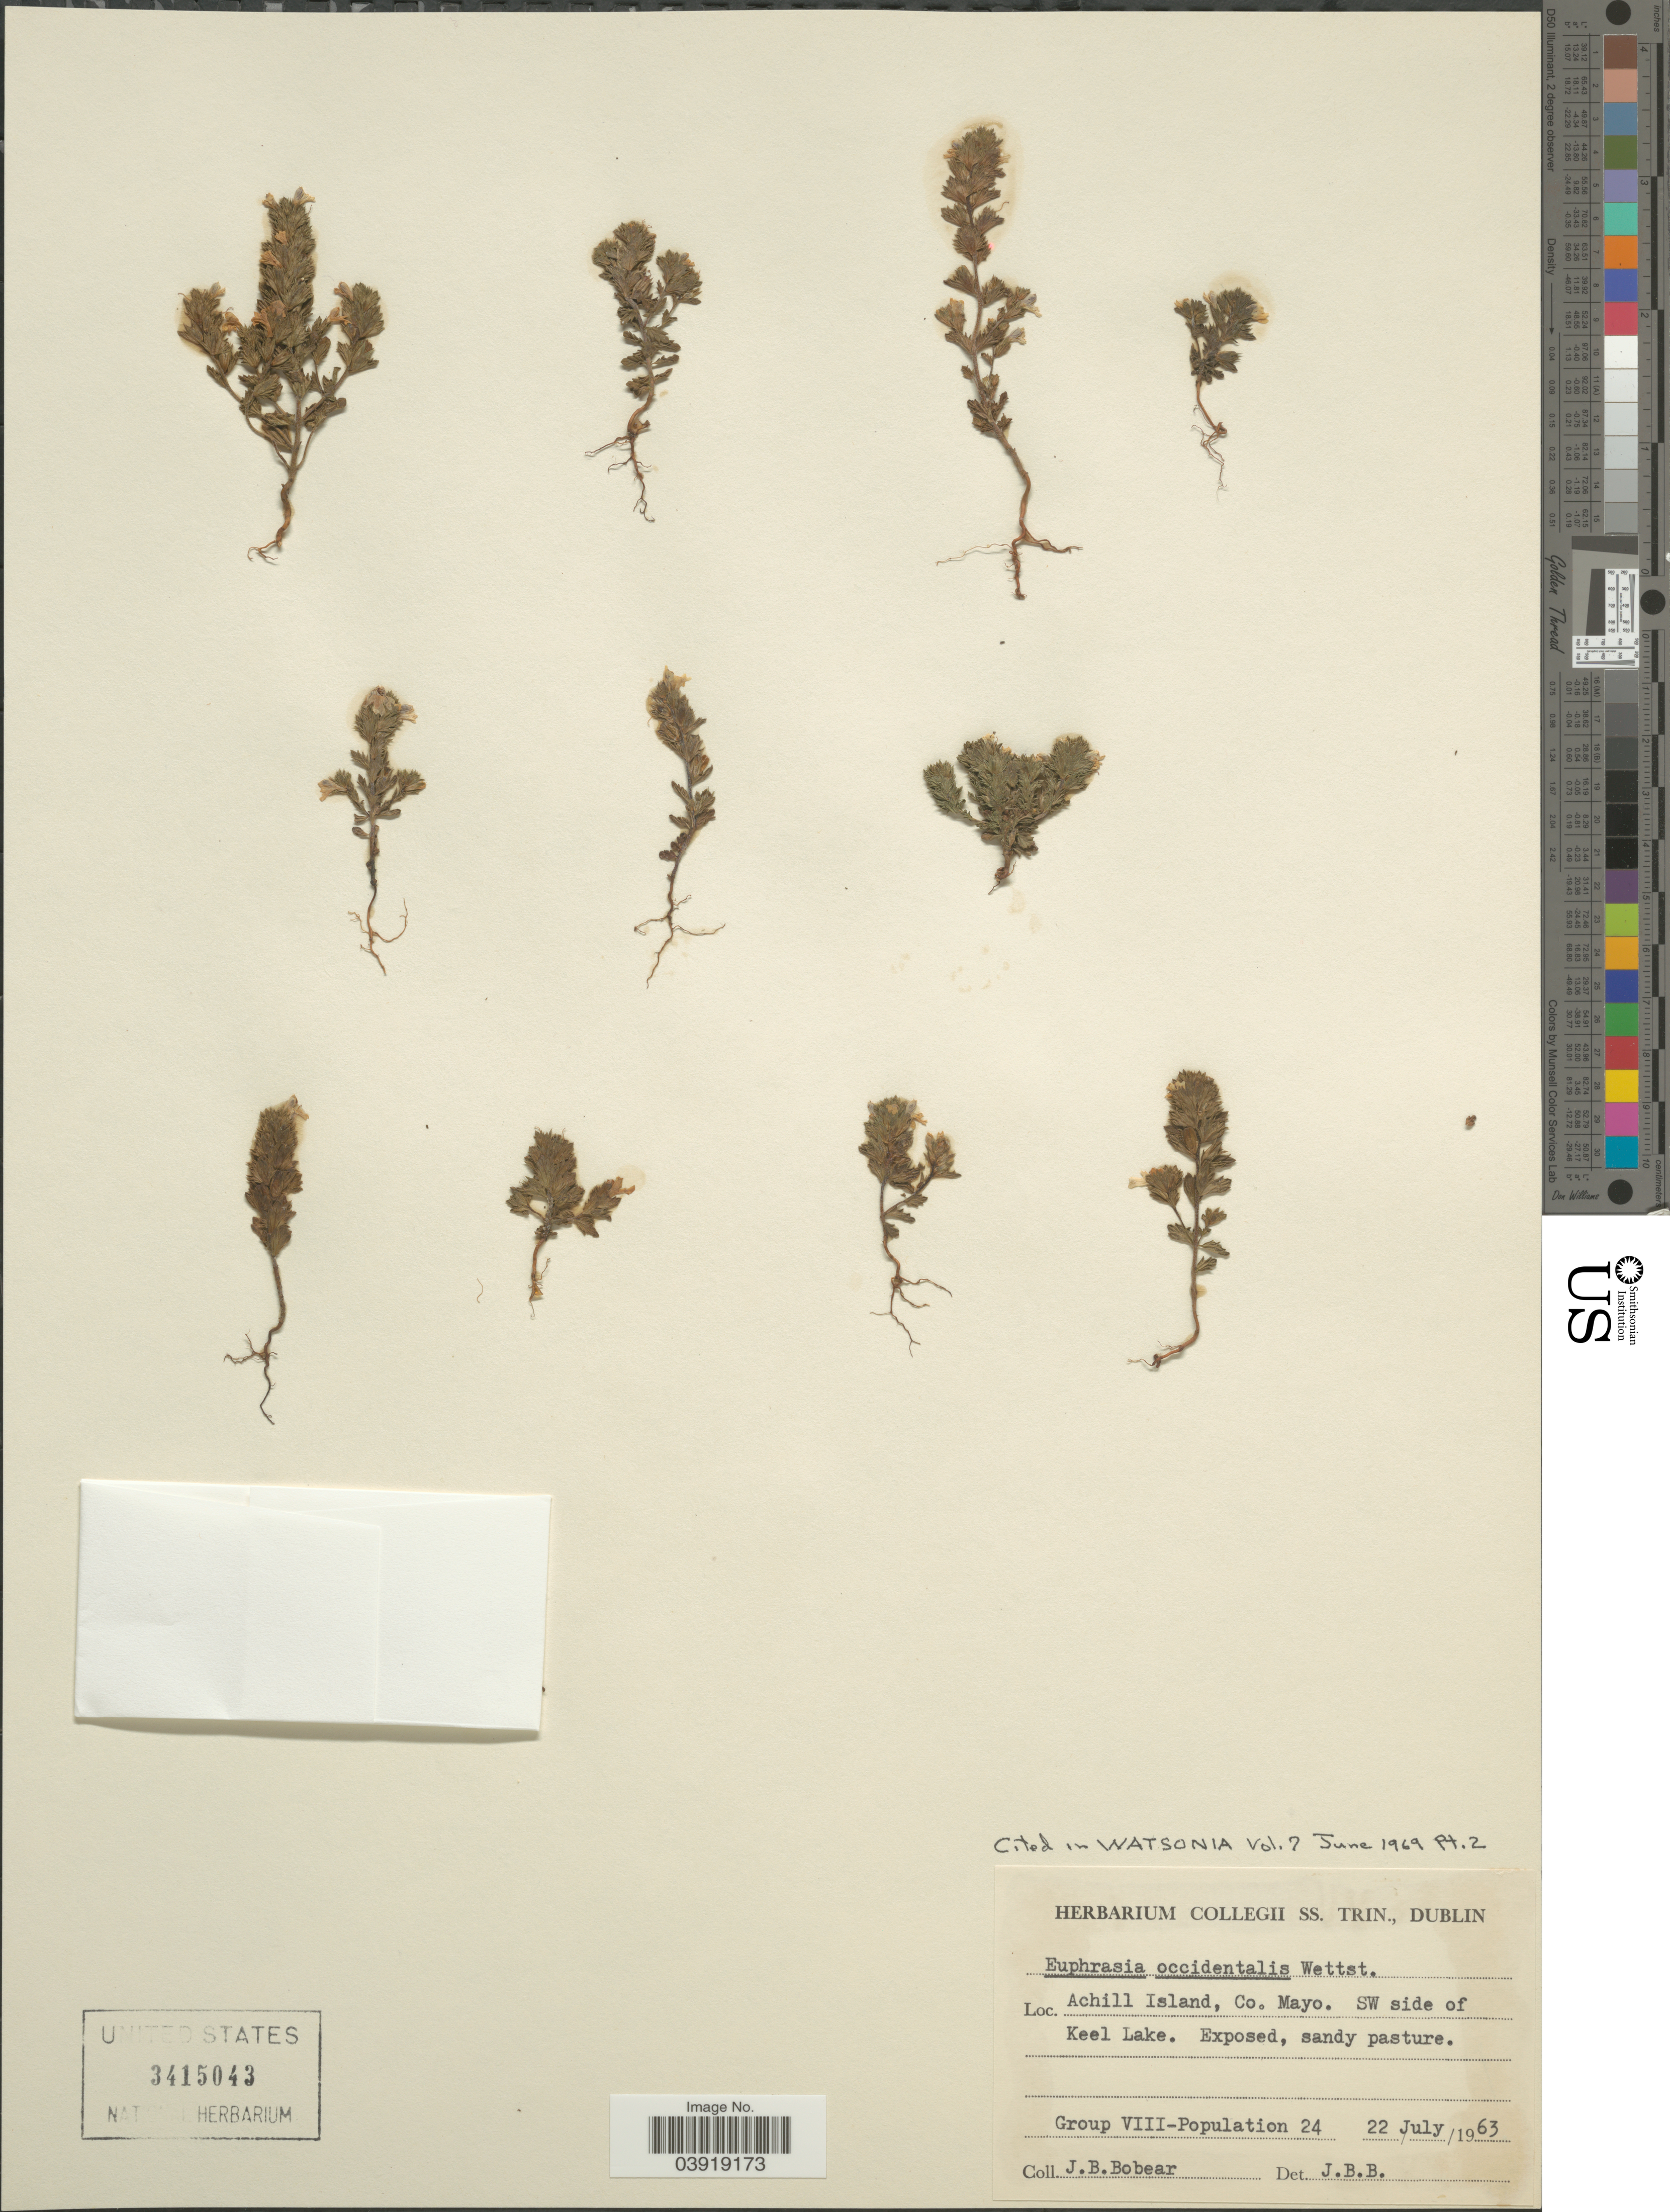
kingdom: Plantae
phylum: Tracheophyta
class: Magnoliopsida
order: Lamiales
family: Orobanchaceae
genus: Euphrasia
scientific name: Euphrasia occidentalis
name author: Wettst.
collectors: J. Bobear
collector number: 24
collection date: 1963-07-22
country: Ireland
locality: Archill Island, Co. Mayo. SW side of Keel Lake.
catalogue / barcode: US 3415043